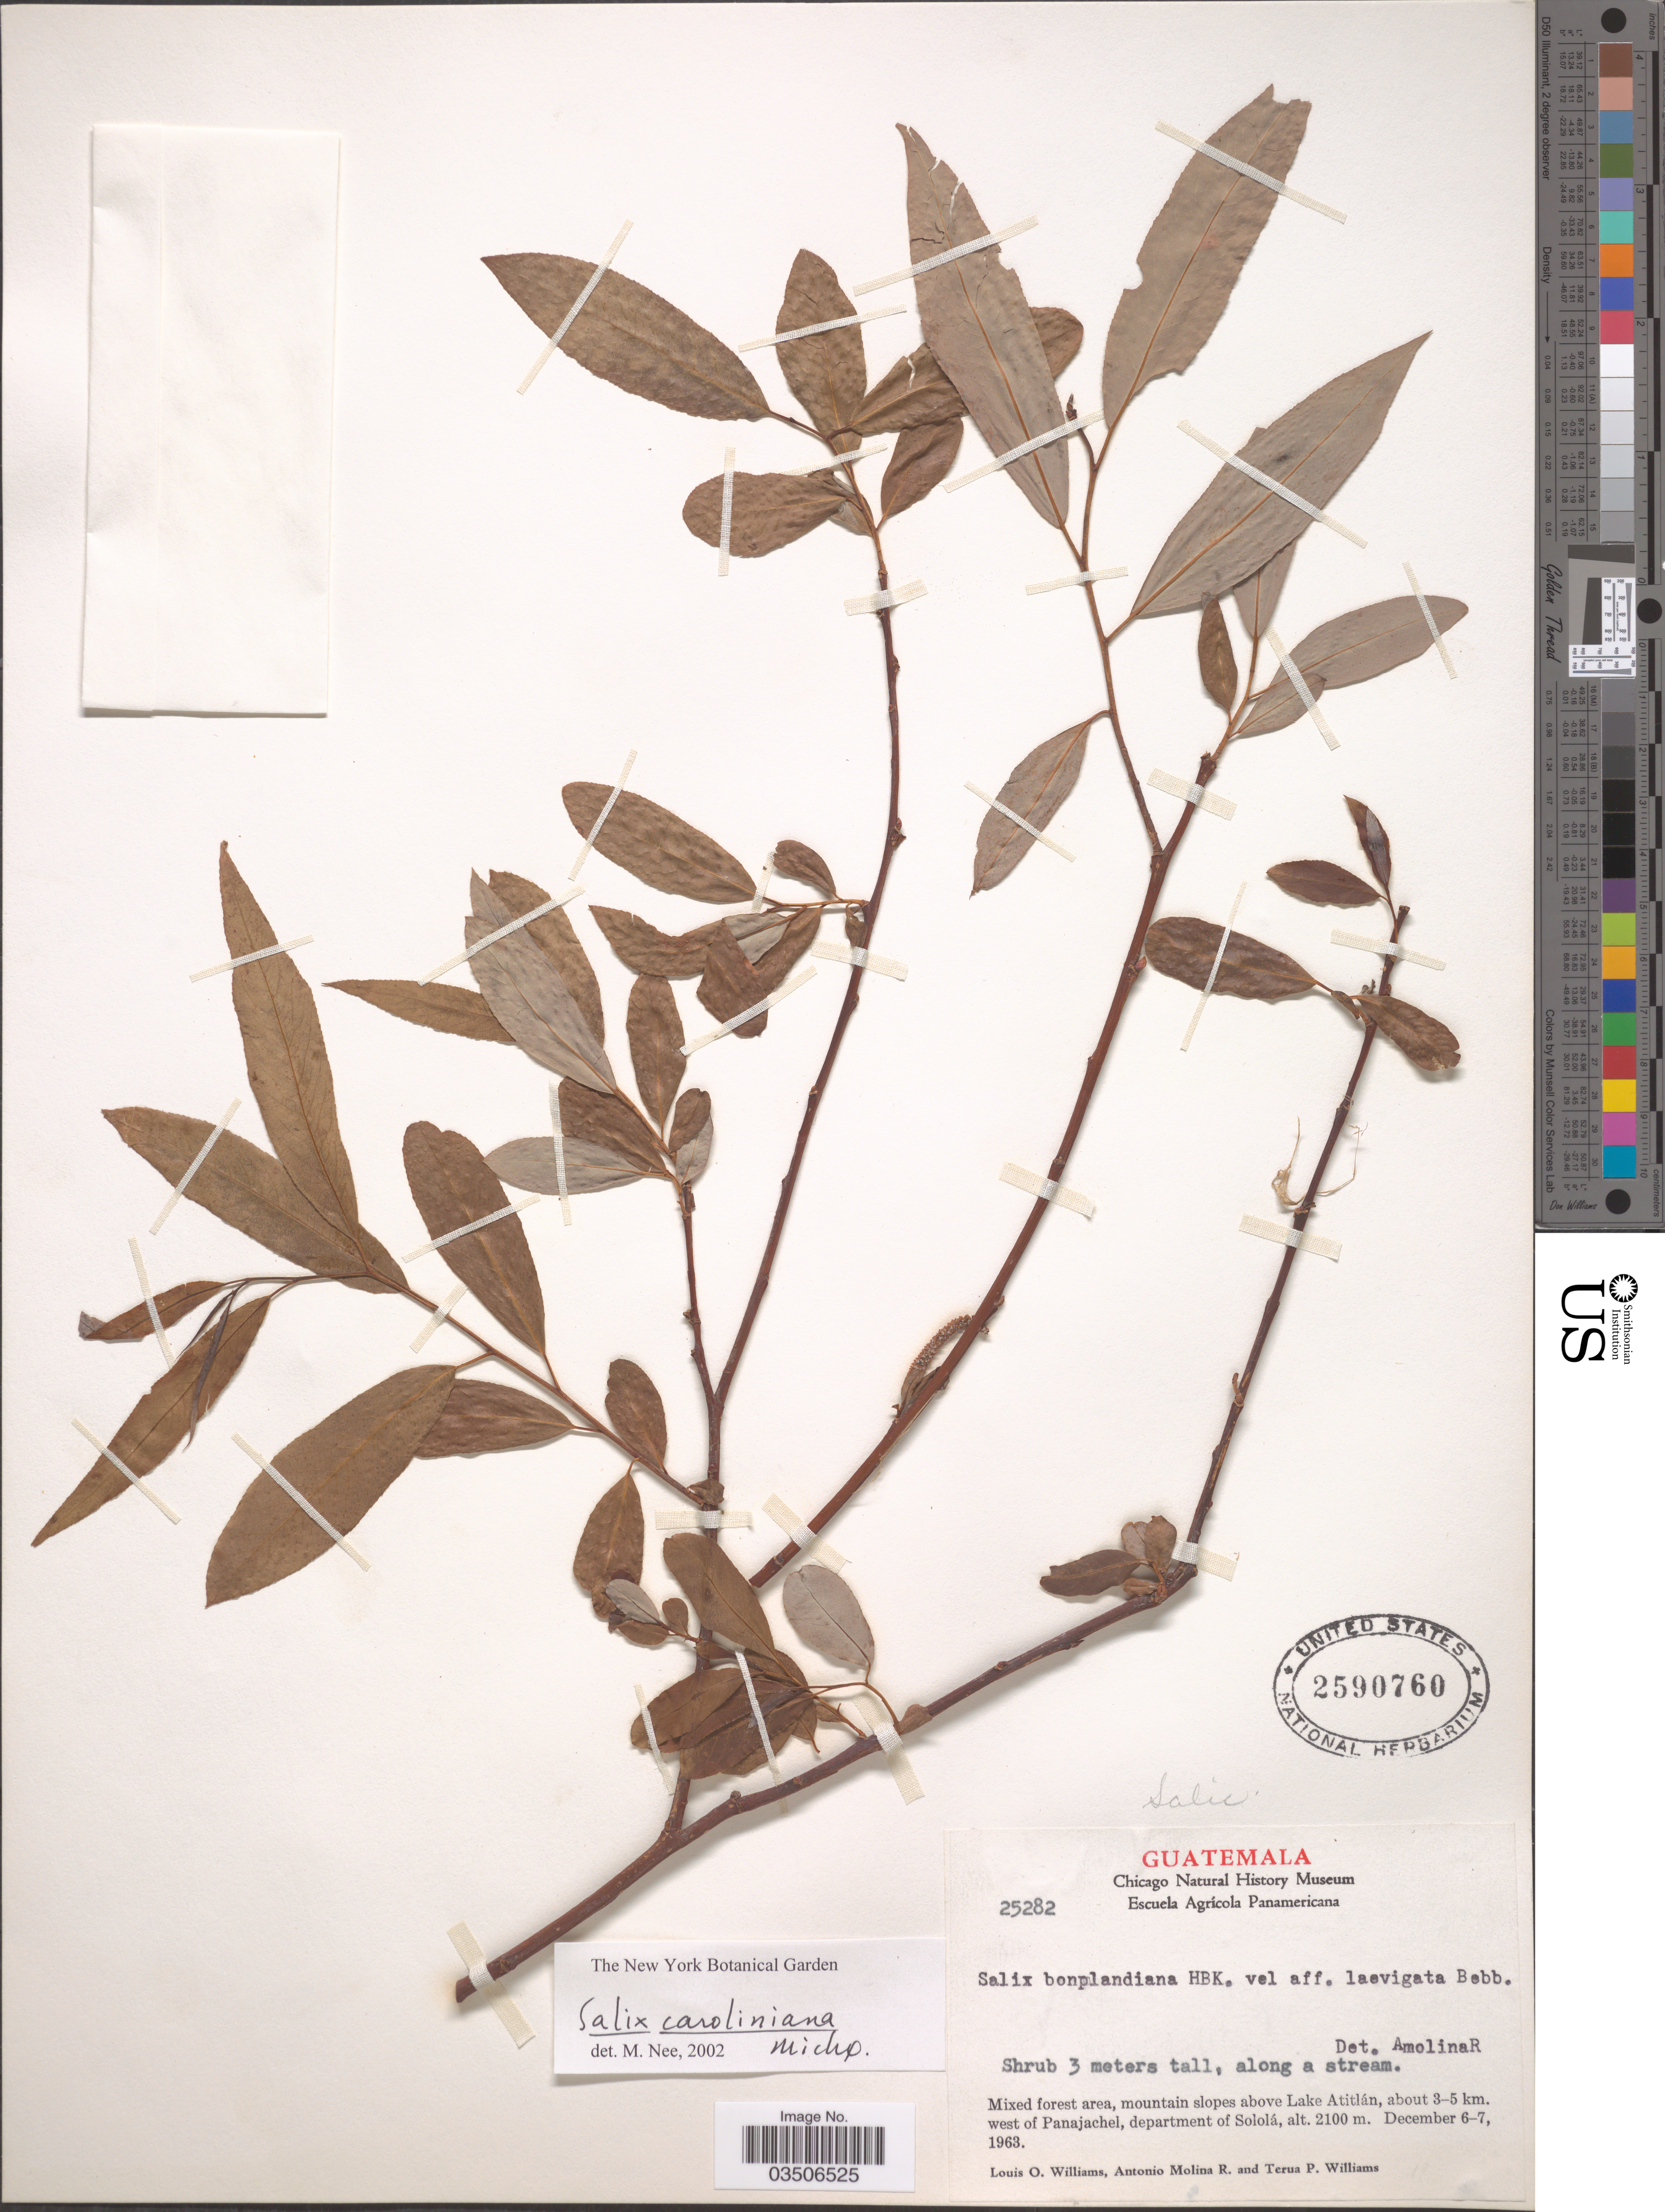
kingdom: Plantae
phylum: Tracheophyta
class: Magnoliopsida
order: Malpighiales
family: Salicaceae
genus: Salix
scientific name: Salix bonplandiana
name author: Kunth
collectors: L. O. Williams, A. Molina R. & T. Williams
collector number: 25282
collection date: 1963-12-06/1963-12-07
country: Guatemala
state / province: Sololá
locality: Mixed forest area, mountain slopes above Lake Atitlán, about 3-5 km. west of Panajachel, department of Sololá.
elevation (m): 2100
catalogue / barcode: US 2590760